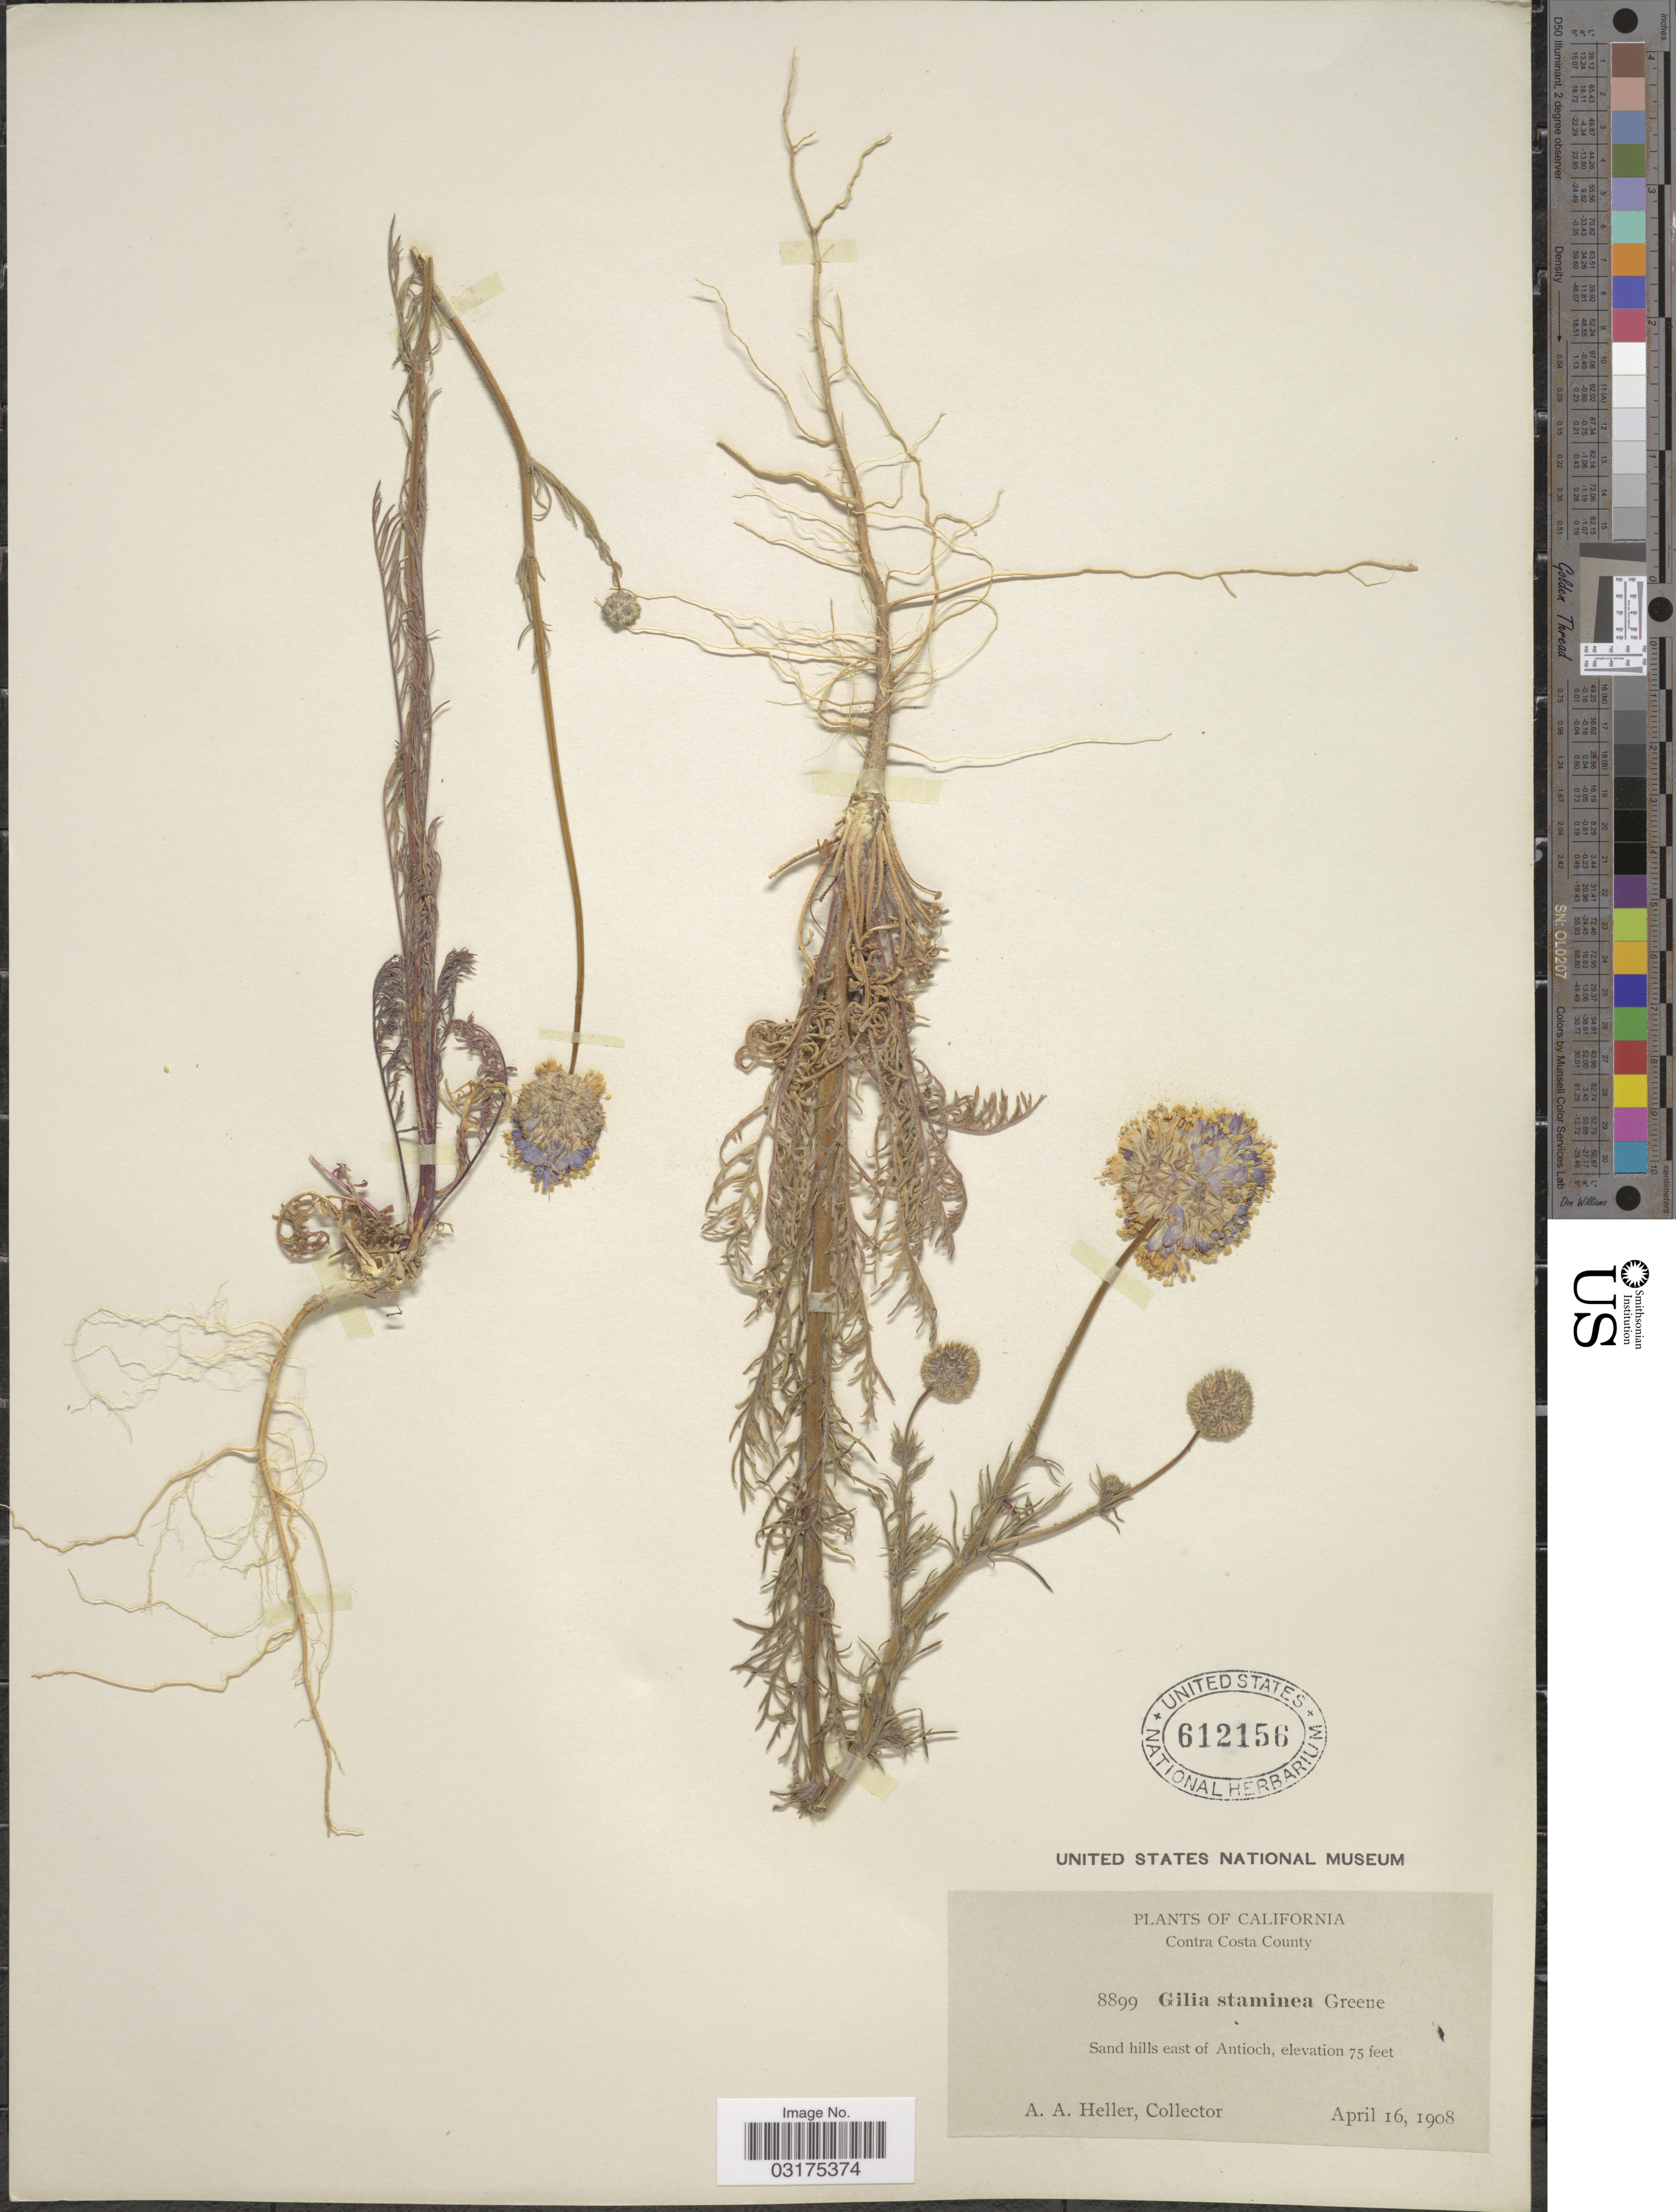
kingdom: Plantae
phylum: Tracheophyta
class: Magnoliopsida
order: Ericales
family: Polemoniaceae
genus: Gilia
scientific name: Gilia capitata subsp. staminea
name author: (Greene) V.E. Grant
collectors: A. A. Heller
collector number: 8899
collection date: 1908-04-16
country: United States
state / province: California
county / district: Contra Costa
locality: Contra Costa County, Sand hills east of Antioch.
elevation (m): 23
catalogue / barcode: US 612156